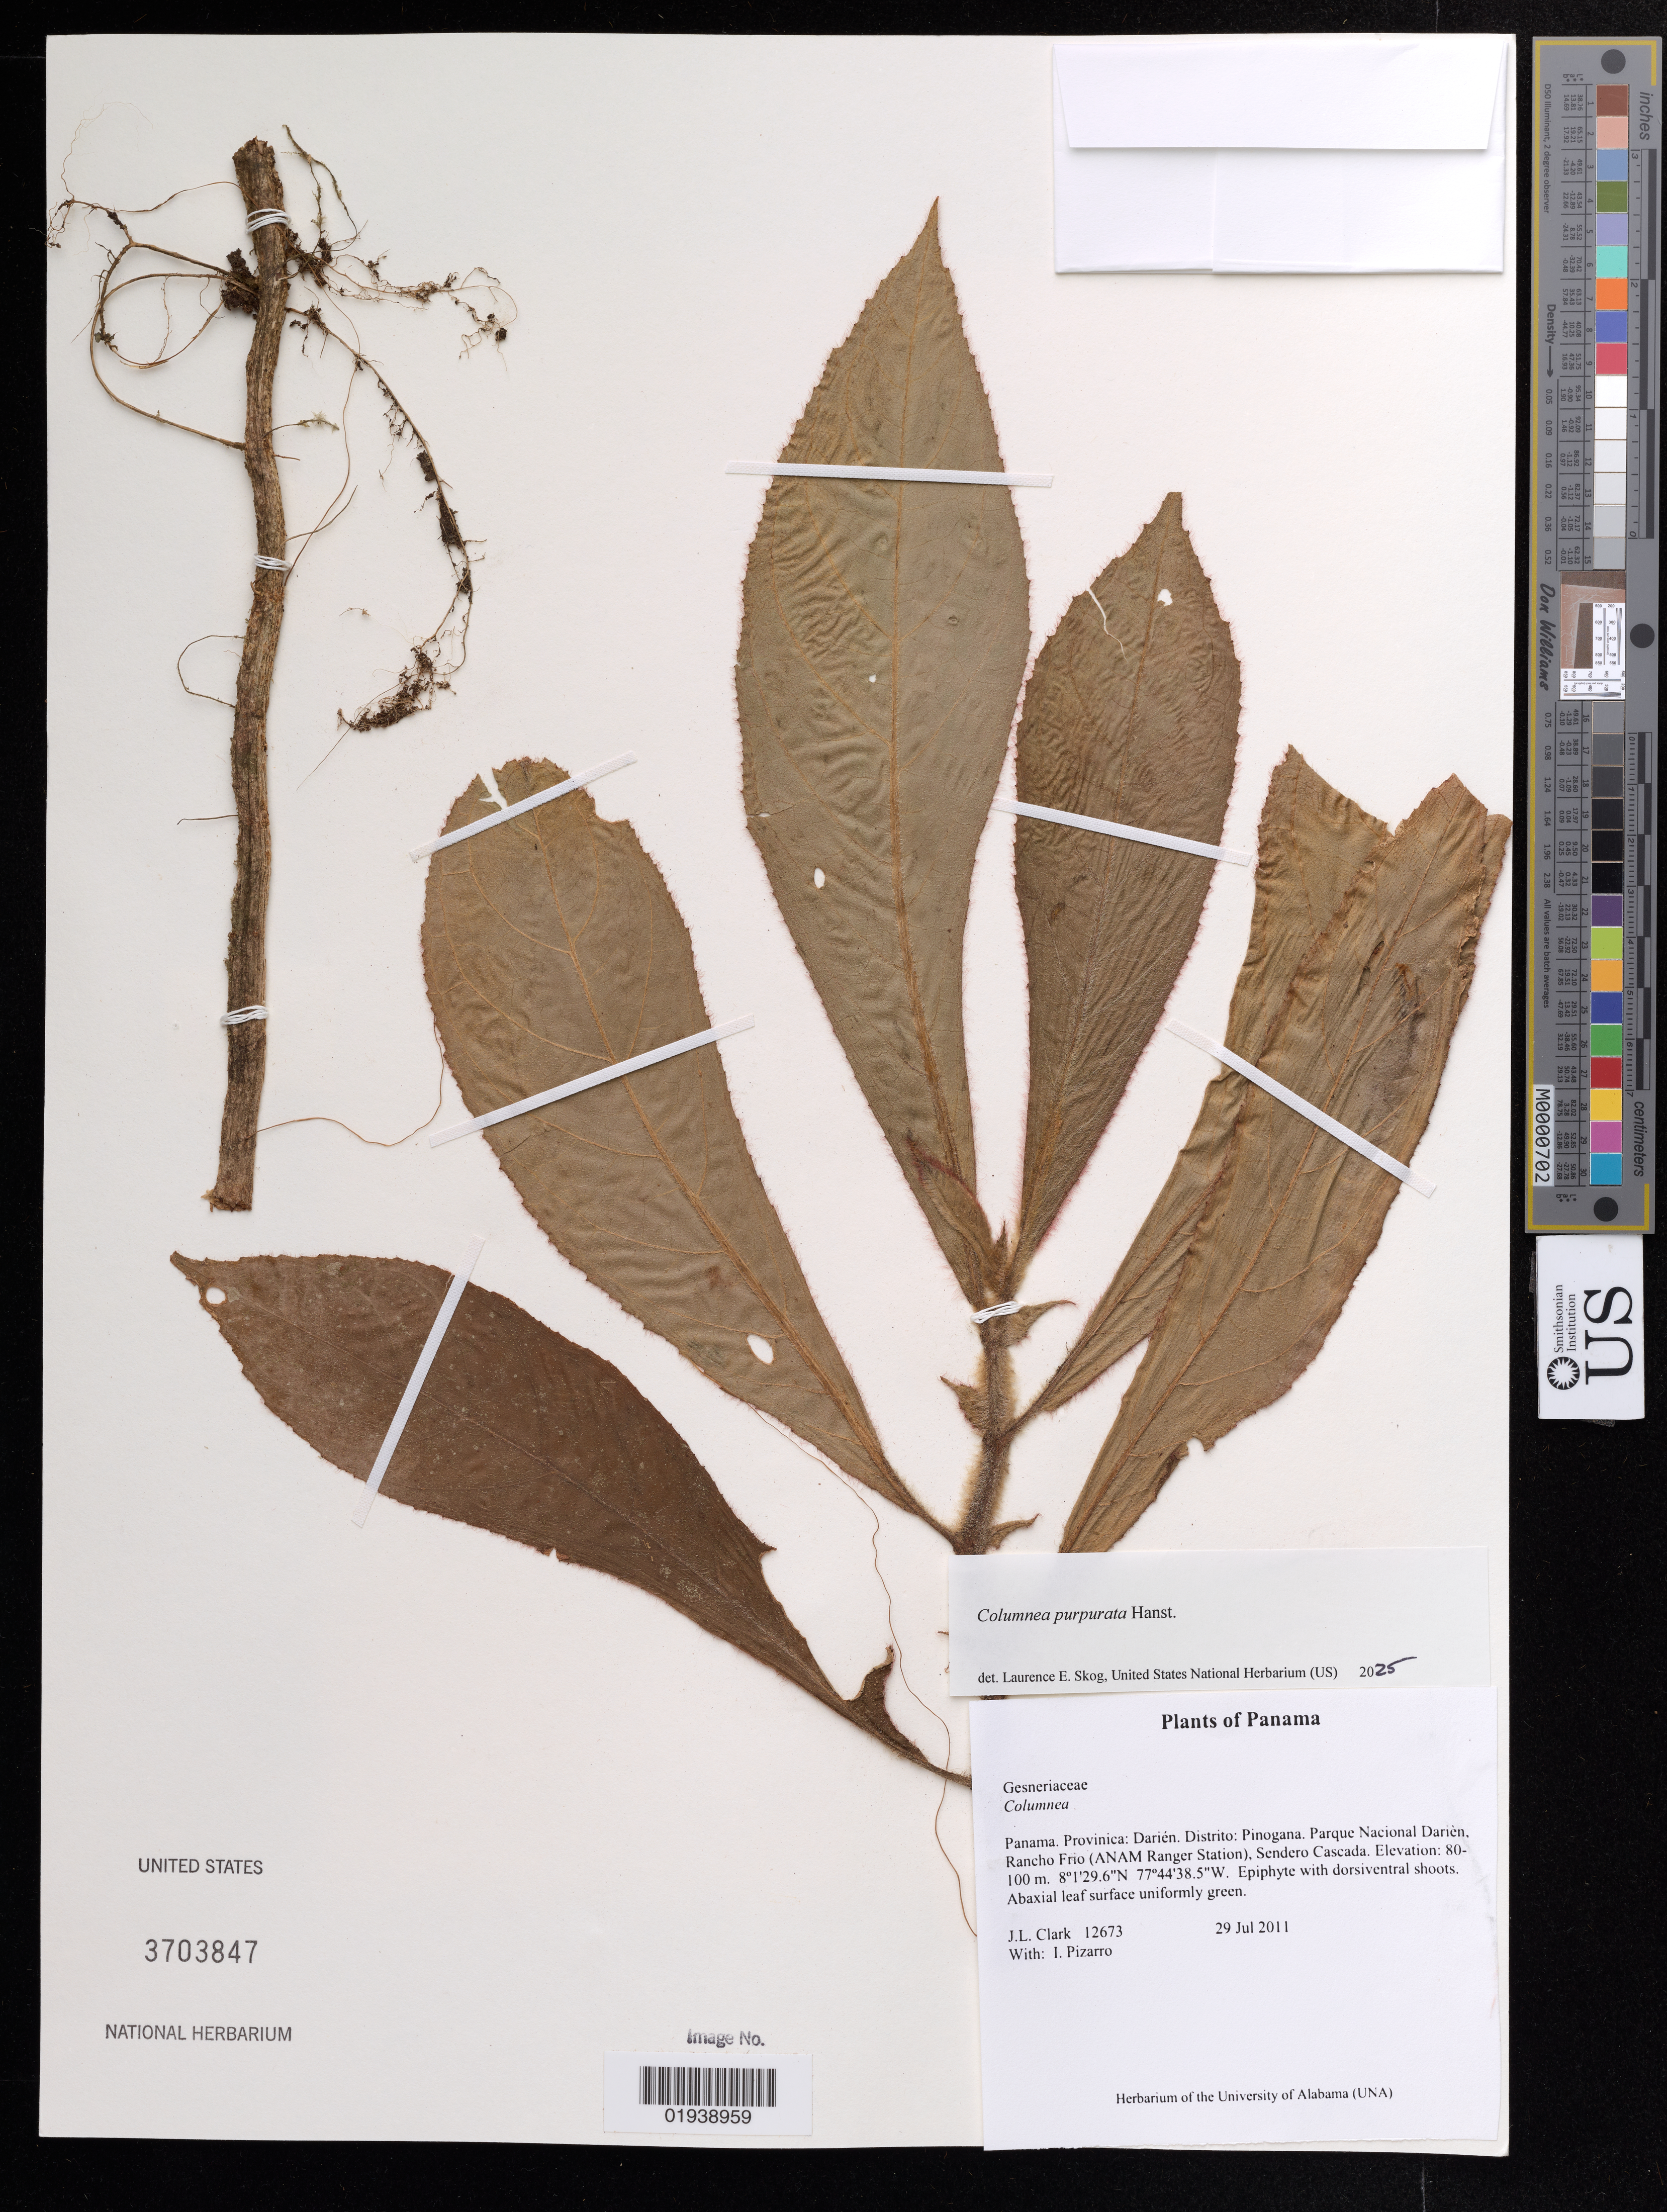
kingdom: Plantae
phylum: Tracheophyta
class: Magnoliopsida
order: Lamiales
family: Gesneriaceae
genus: Columnea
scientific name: Columnea perpulchra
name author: C.V. Morton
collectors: J. L. Clark & I. Pizarro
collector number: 12673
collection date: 2011-07-29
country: Panama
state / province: Darién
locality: Distrito:Pinogana. Parque Nacional Darien, Rancho Frio (ANAM Ranger Station), Sendero Cascada.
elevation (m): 80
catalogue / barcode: US 3703847